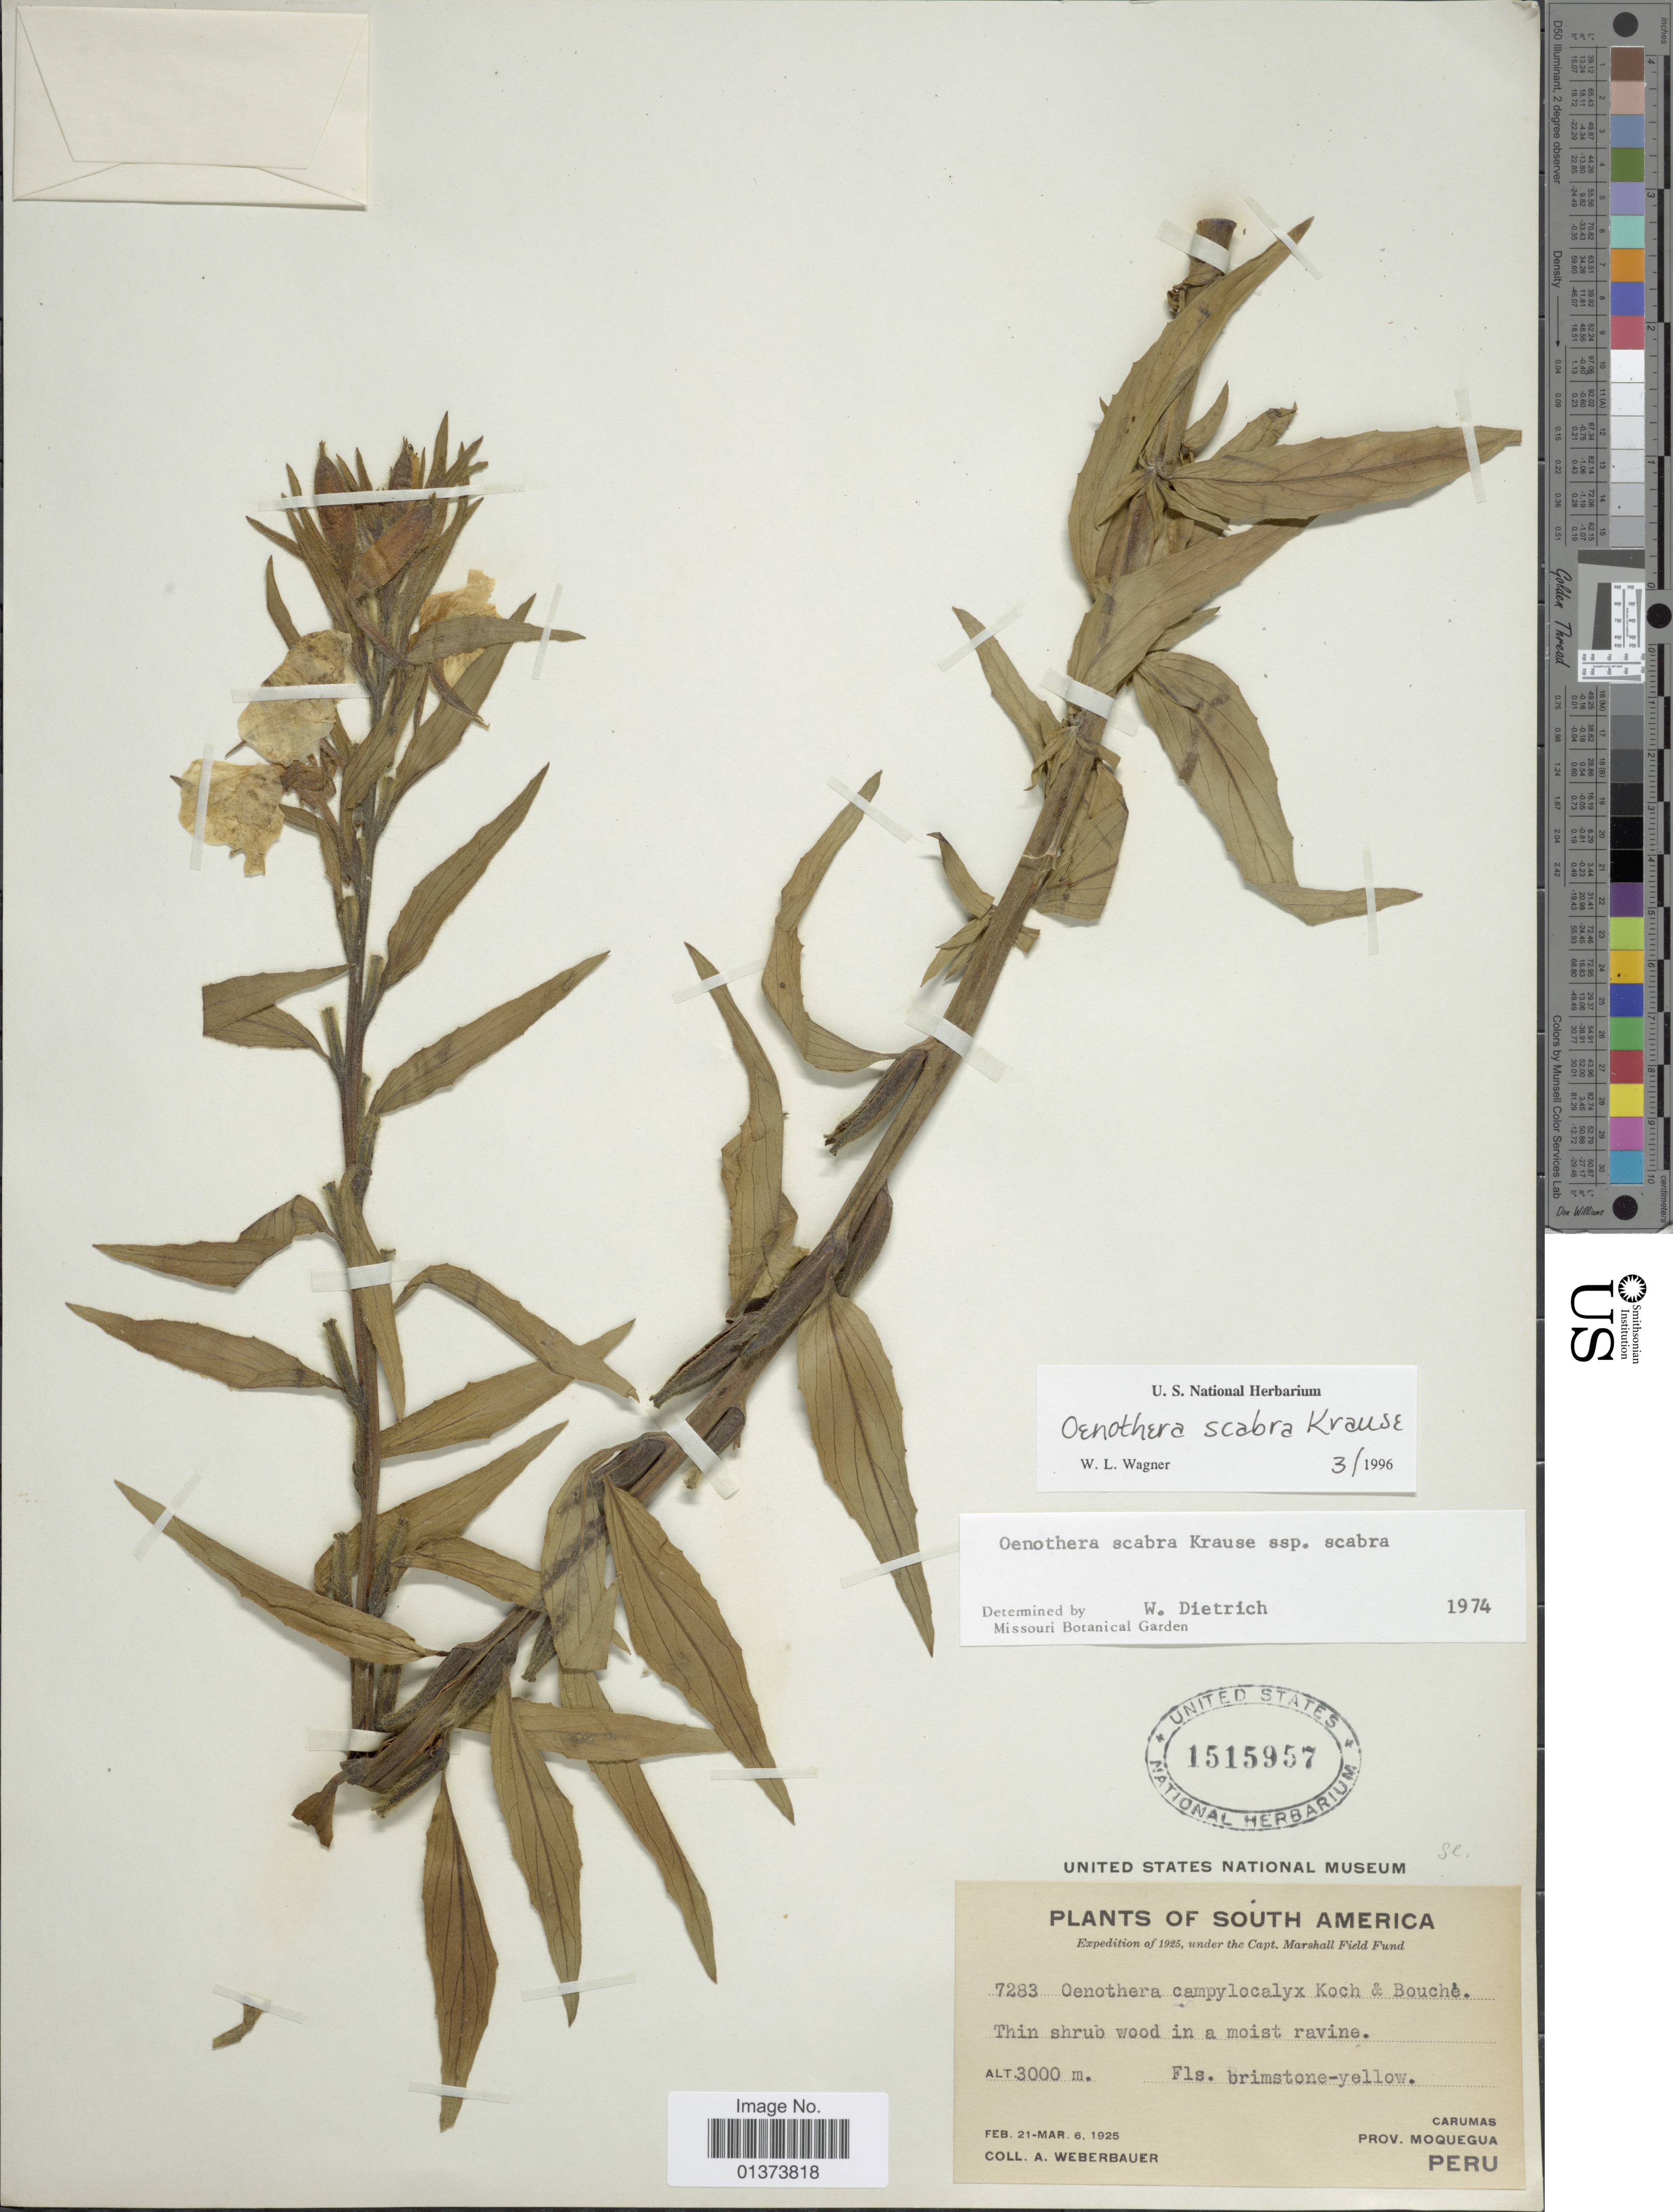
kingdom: Plantae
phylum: Tracheophyta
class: Magnoliopsida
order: Myrtales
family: Onagraceae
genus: Oenothera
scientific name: Oenothera scabra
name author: Krause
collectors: A. Weberbauer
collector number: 7283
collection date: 1925-02-21/1925-03-06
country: Peru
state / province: Moquegua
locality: Carumas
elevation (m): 3000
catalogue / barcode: US 1515957